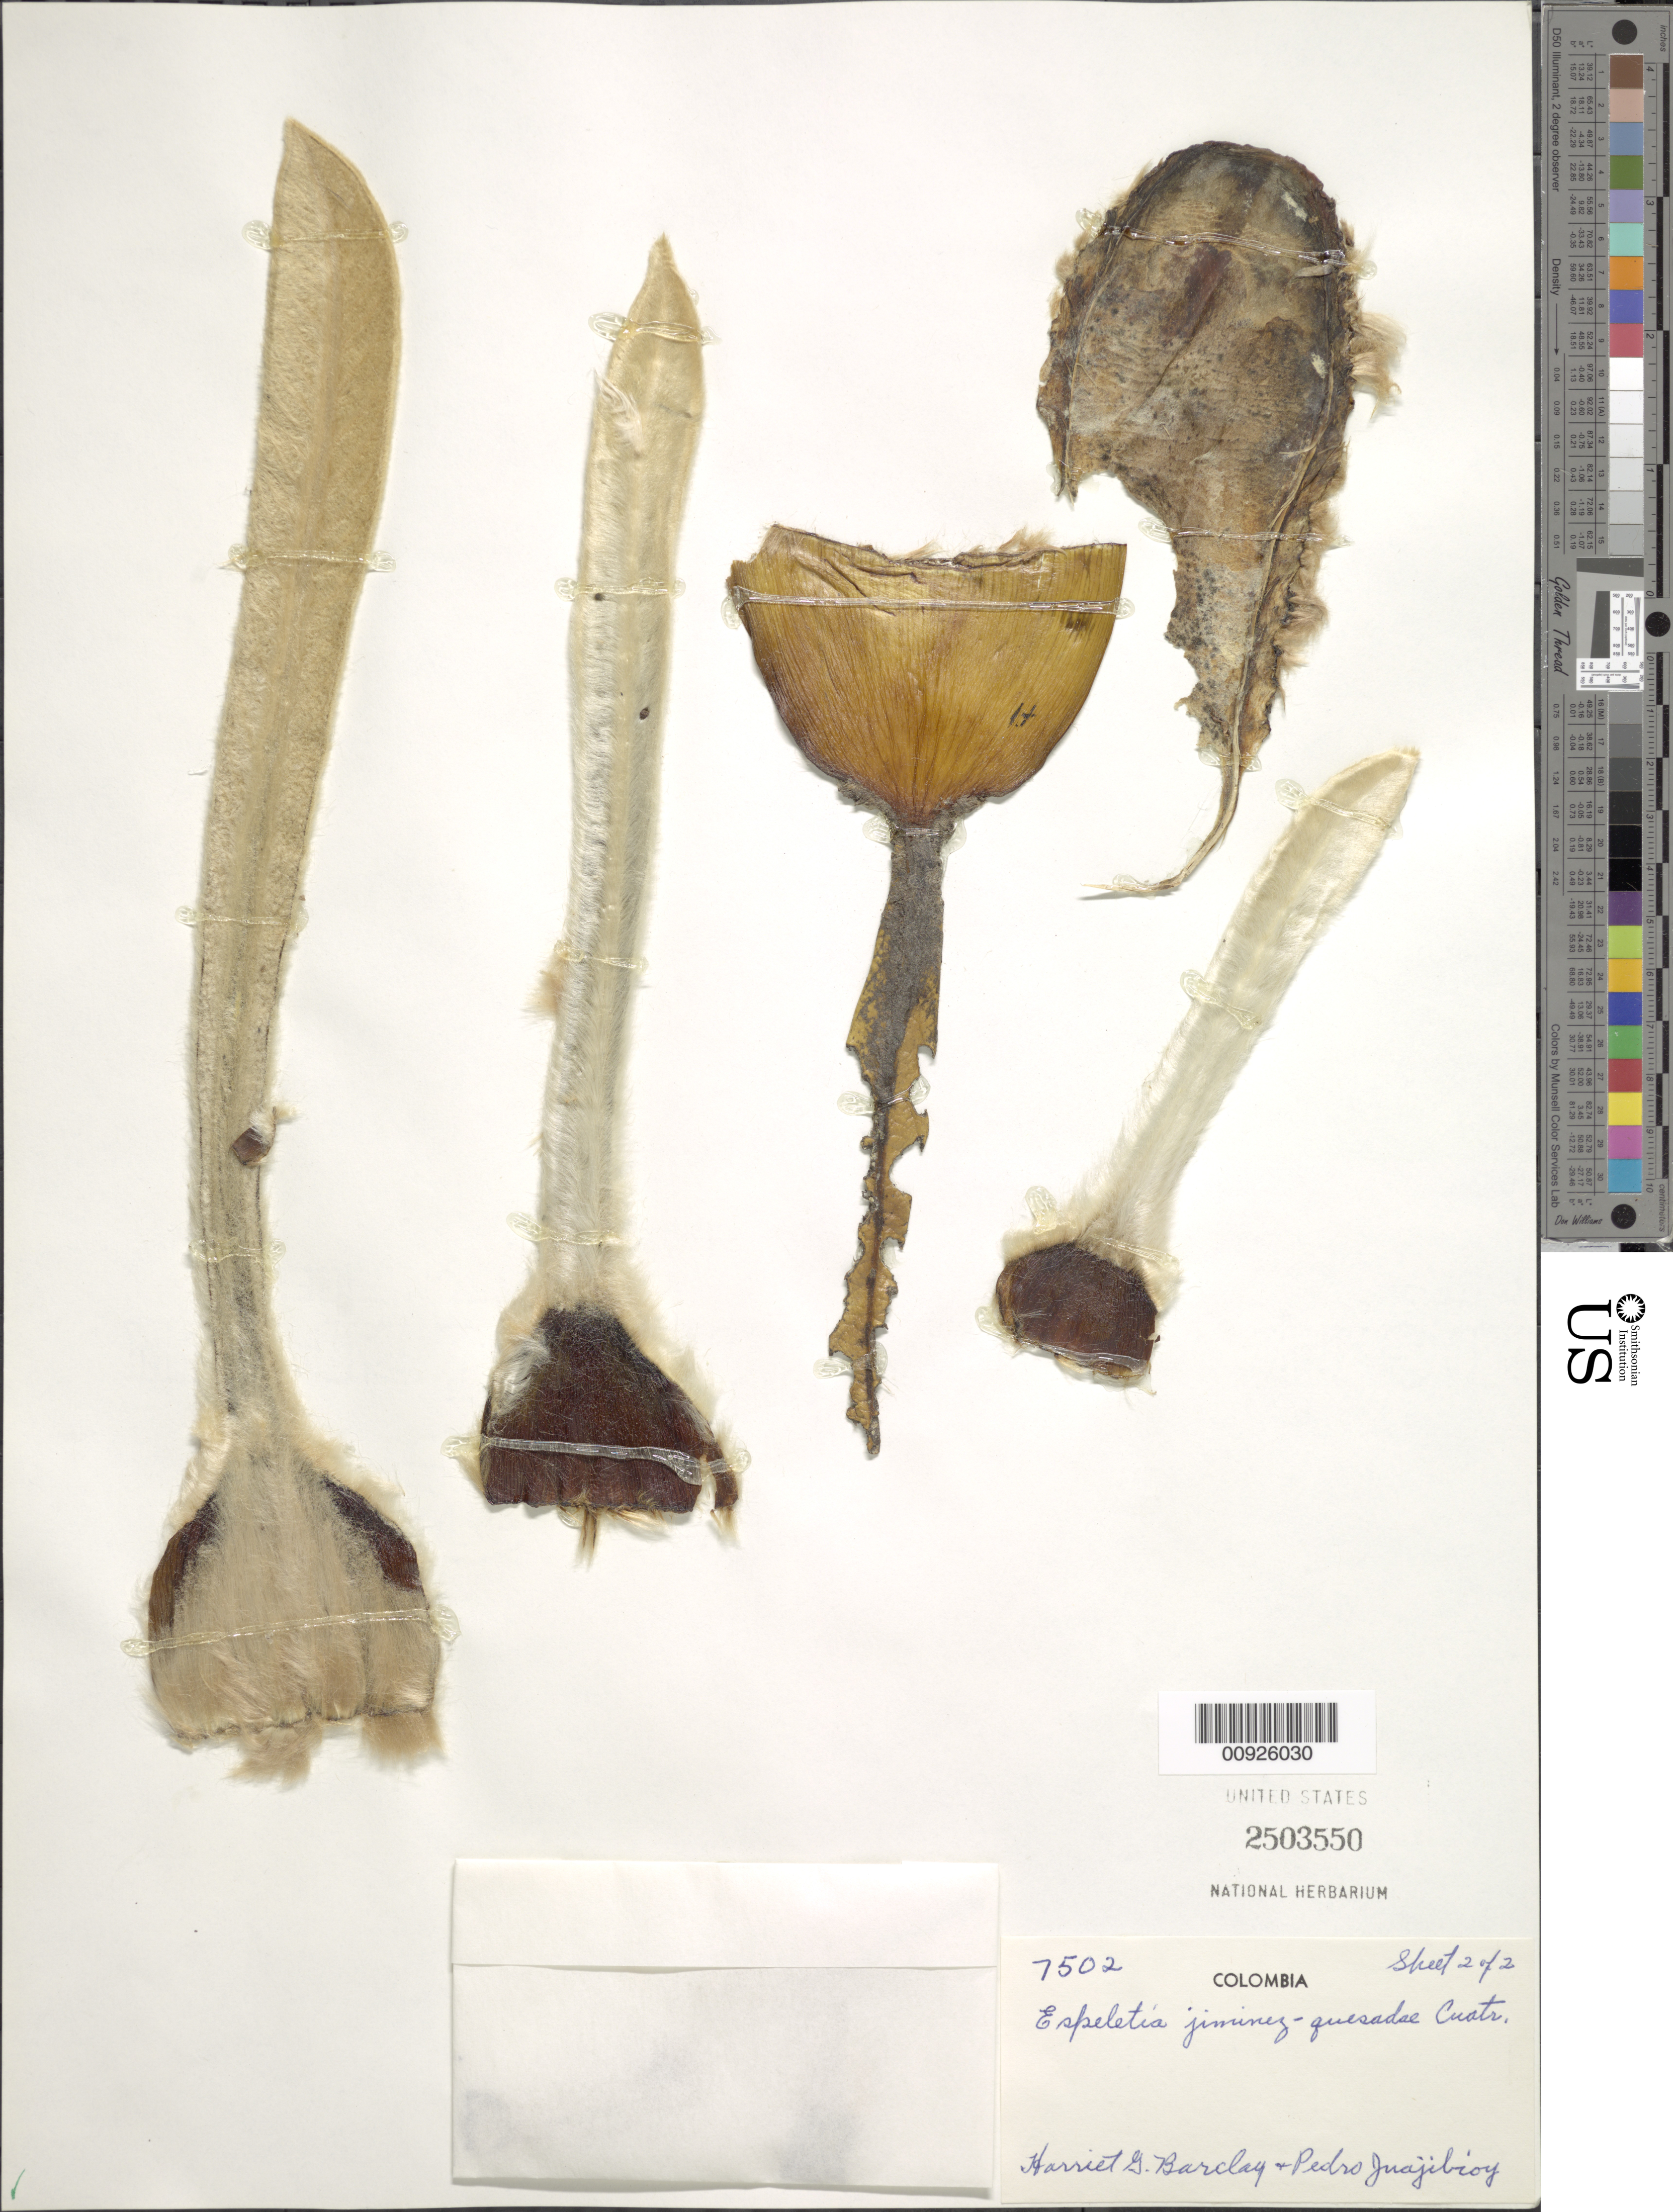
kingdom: Plantae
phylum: Tracheophyta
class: Magnoliopsida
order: Asterales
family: Asteraceae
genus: Espeletiopsis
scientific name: Espeletiopsis jimenez-quesadae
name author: (Cuatrec.) Cuatrec.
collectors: H. G. Barclay & P. Juajibioy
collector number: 7502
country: Colombia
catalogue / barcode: US 2503550